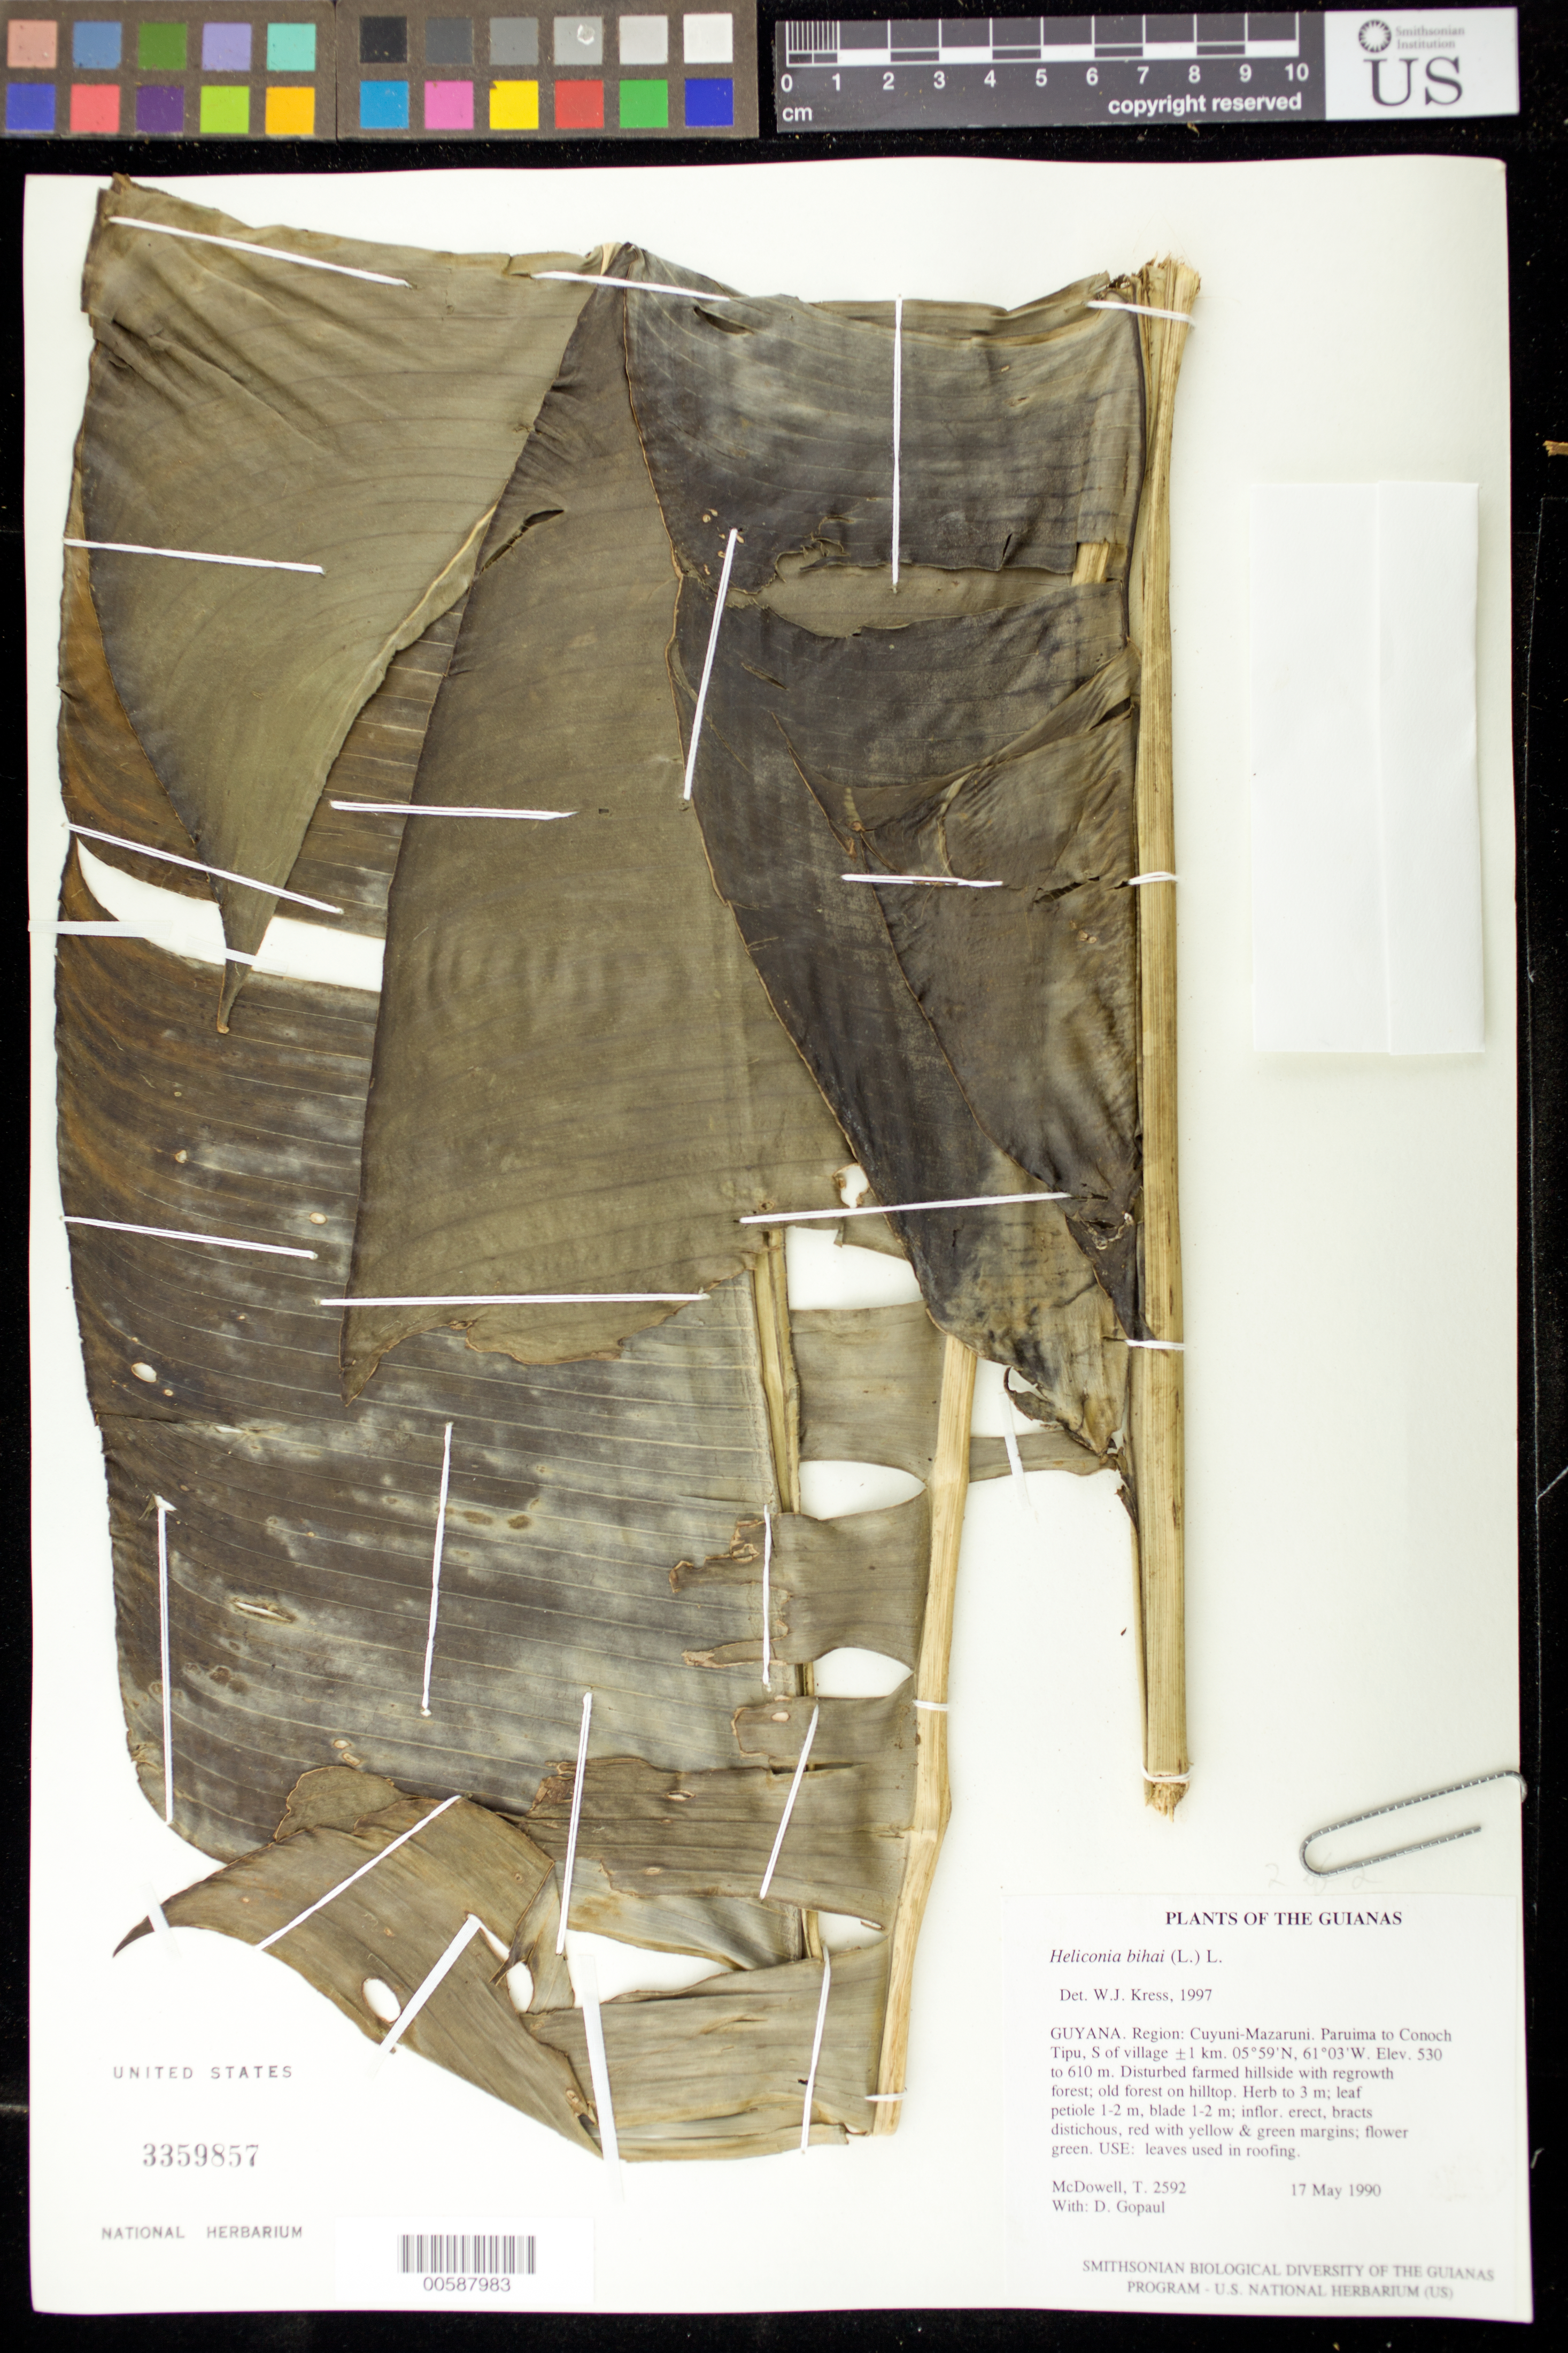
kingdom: Plantae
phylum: Tracheophyta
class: Liliopsida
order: Zingiberales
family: Heliconiaceae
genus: Heliconia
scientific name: Heliconia bihai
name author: (L.) L.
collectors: T. McDowell & D. Gopaul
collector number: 2592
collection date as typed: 17 May 1990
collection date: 1990-05-17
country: Guyana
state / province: Cuyuni-Mazaruni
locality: Paruima to Conoch Tipu, S of village ±1 km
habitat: Disturbed farmed hillside with regrowth forest; old forest on hilltop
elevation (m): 530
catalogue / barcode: US 3359857